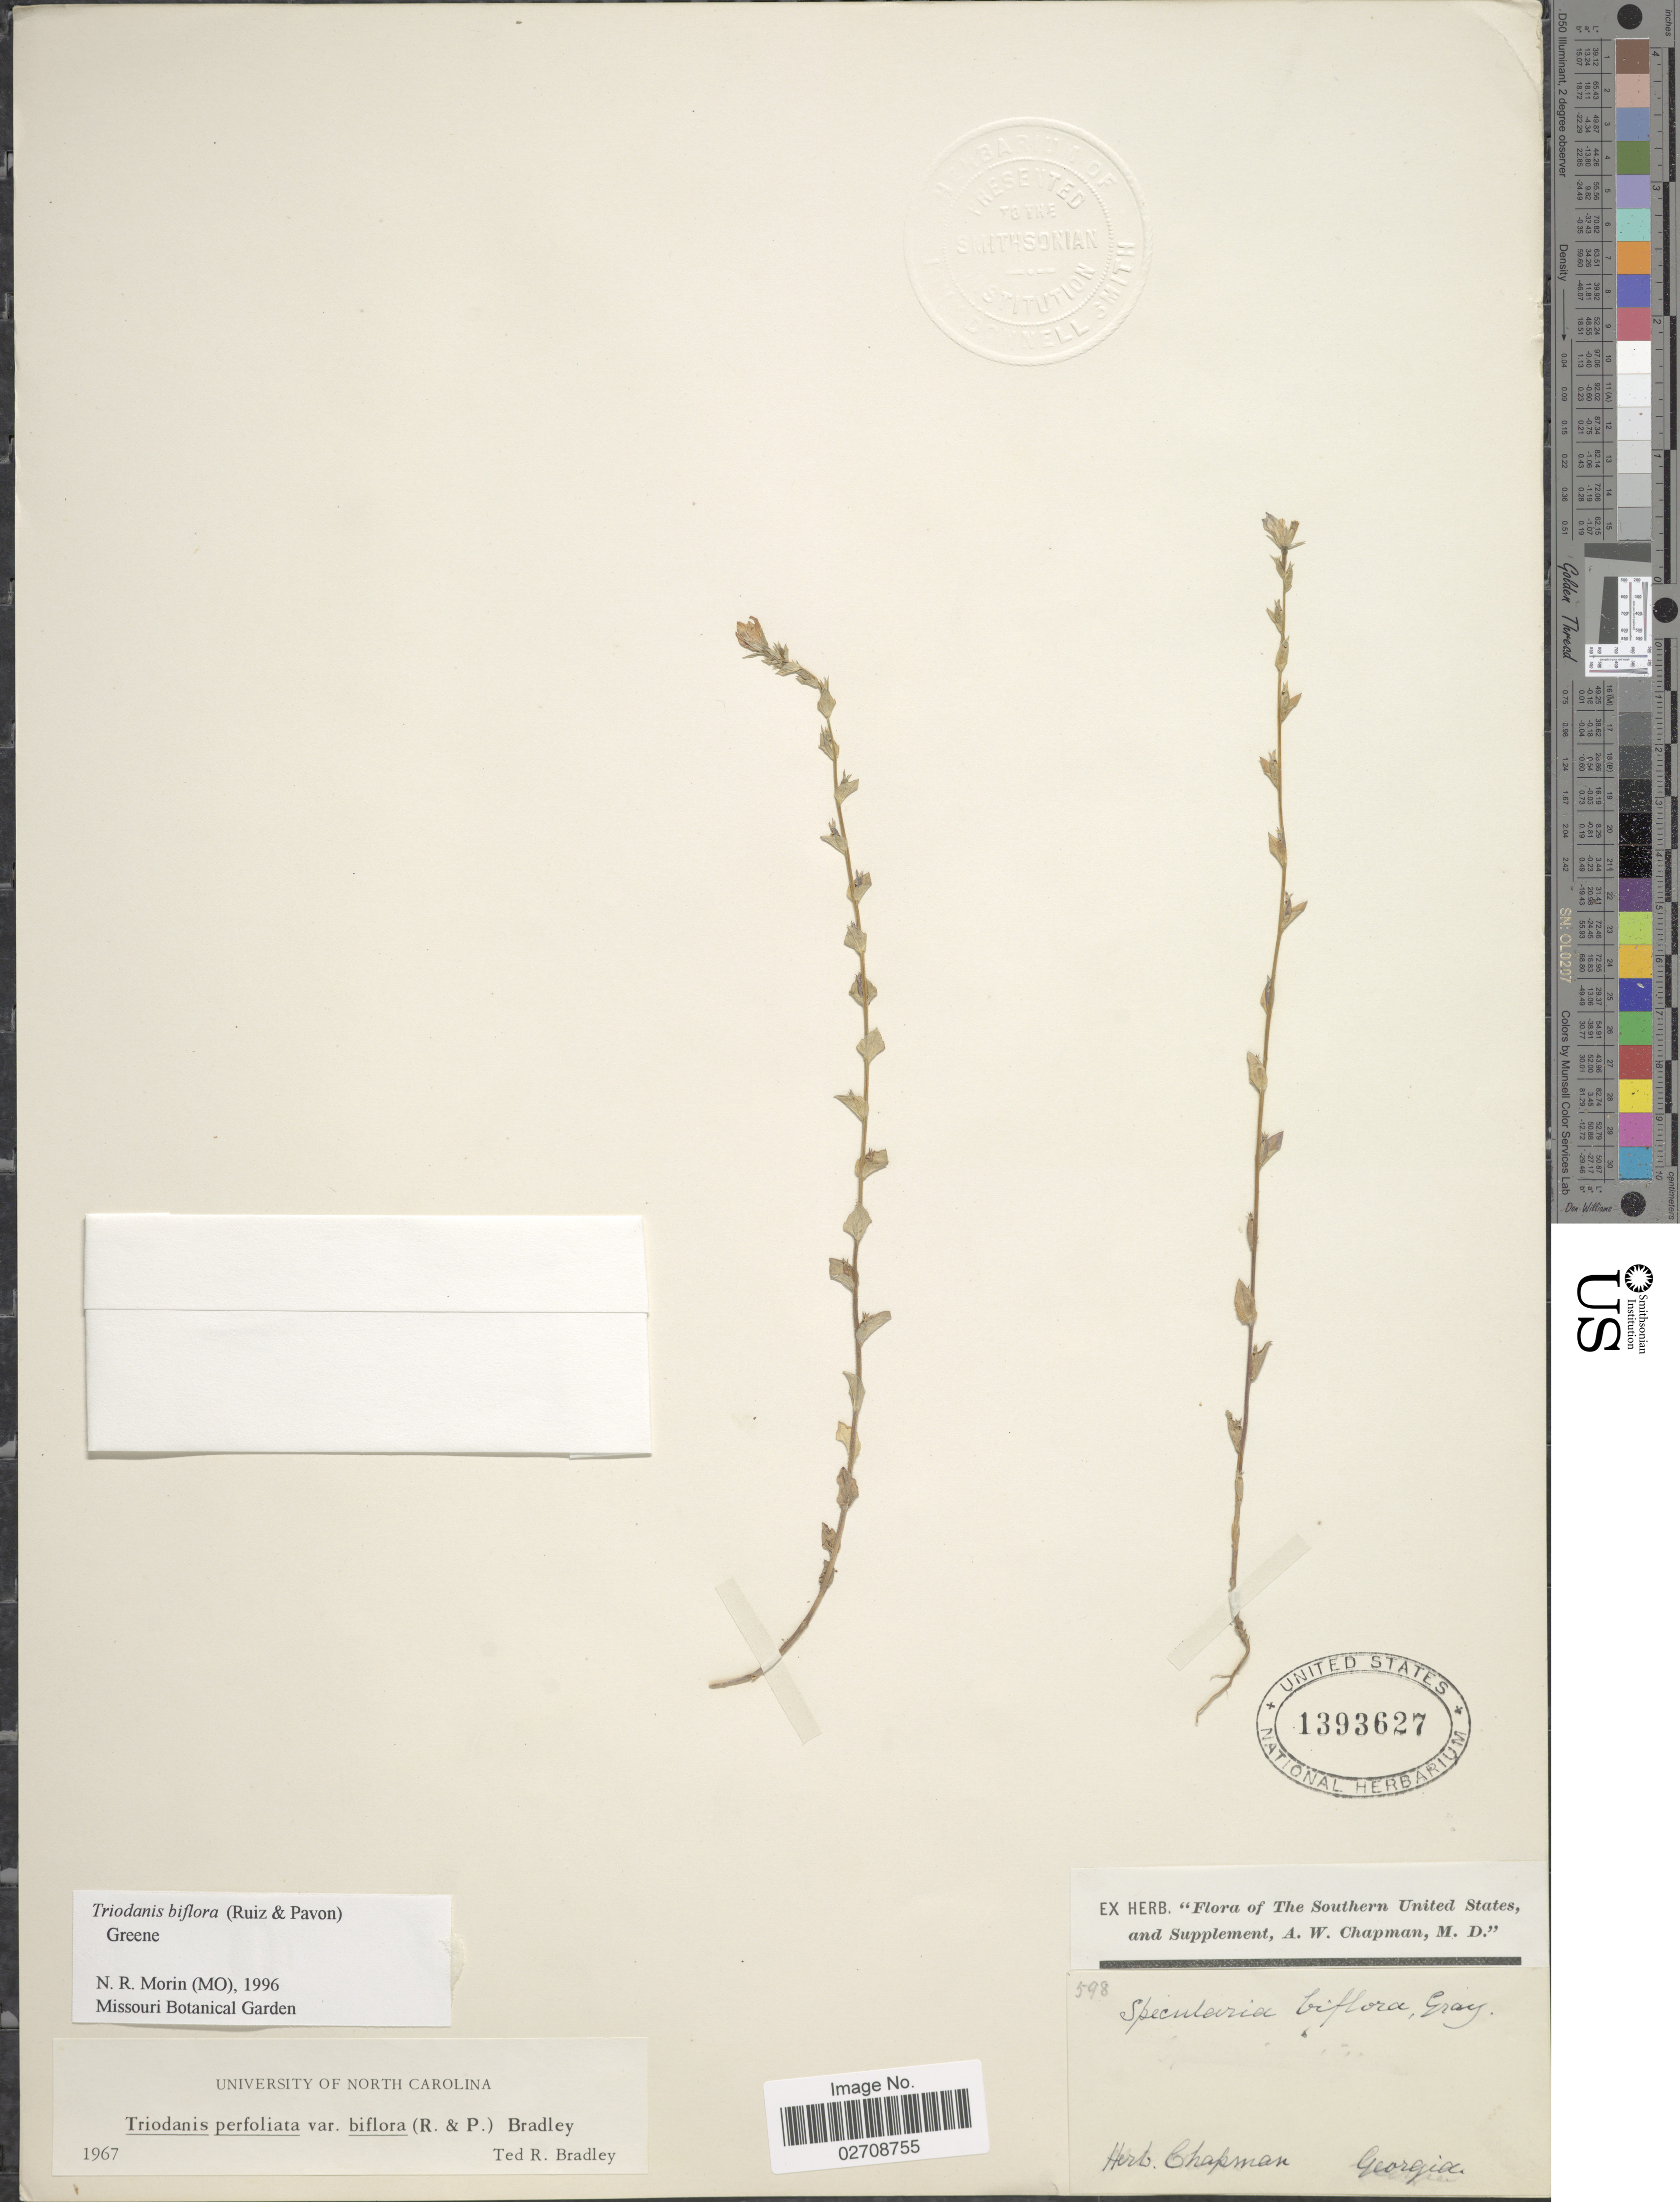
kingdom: Plantae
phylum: Tracheophyta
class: Magnoliopsida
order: Asterales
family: Campanulaceae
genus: Triodanis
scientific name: Triodanis biflora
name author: (Ruiz & Pav.) Greene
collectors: ex herb. Chapman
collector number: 598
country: United States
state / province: Georgia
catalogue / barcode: US 1393627